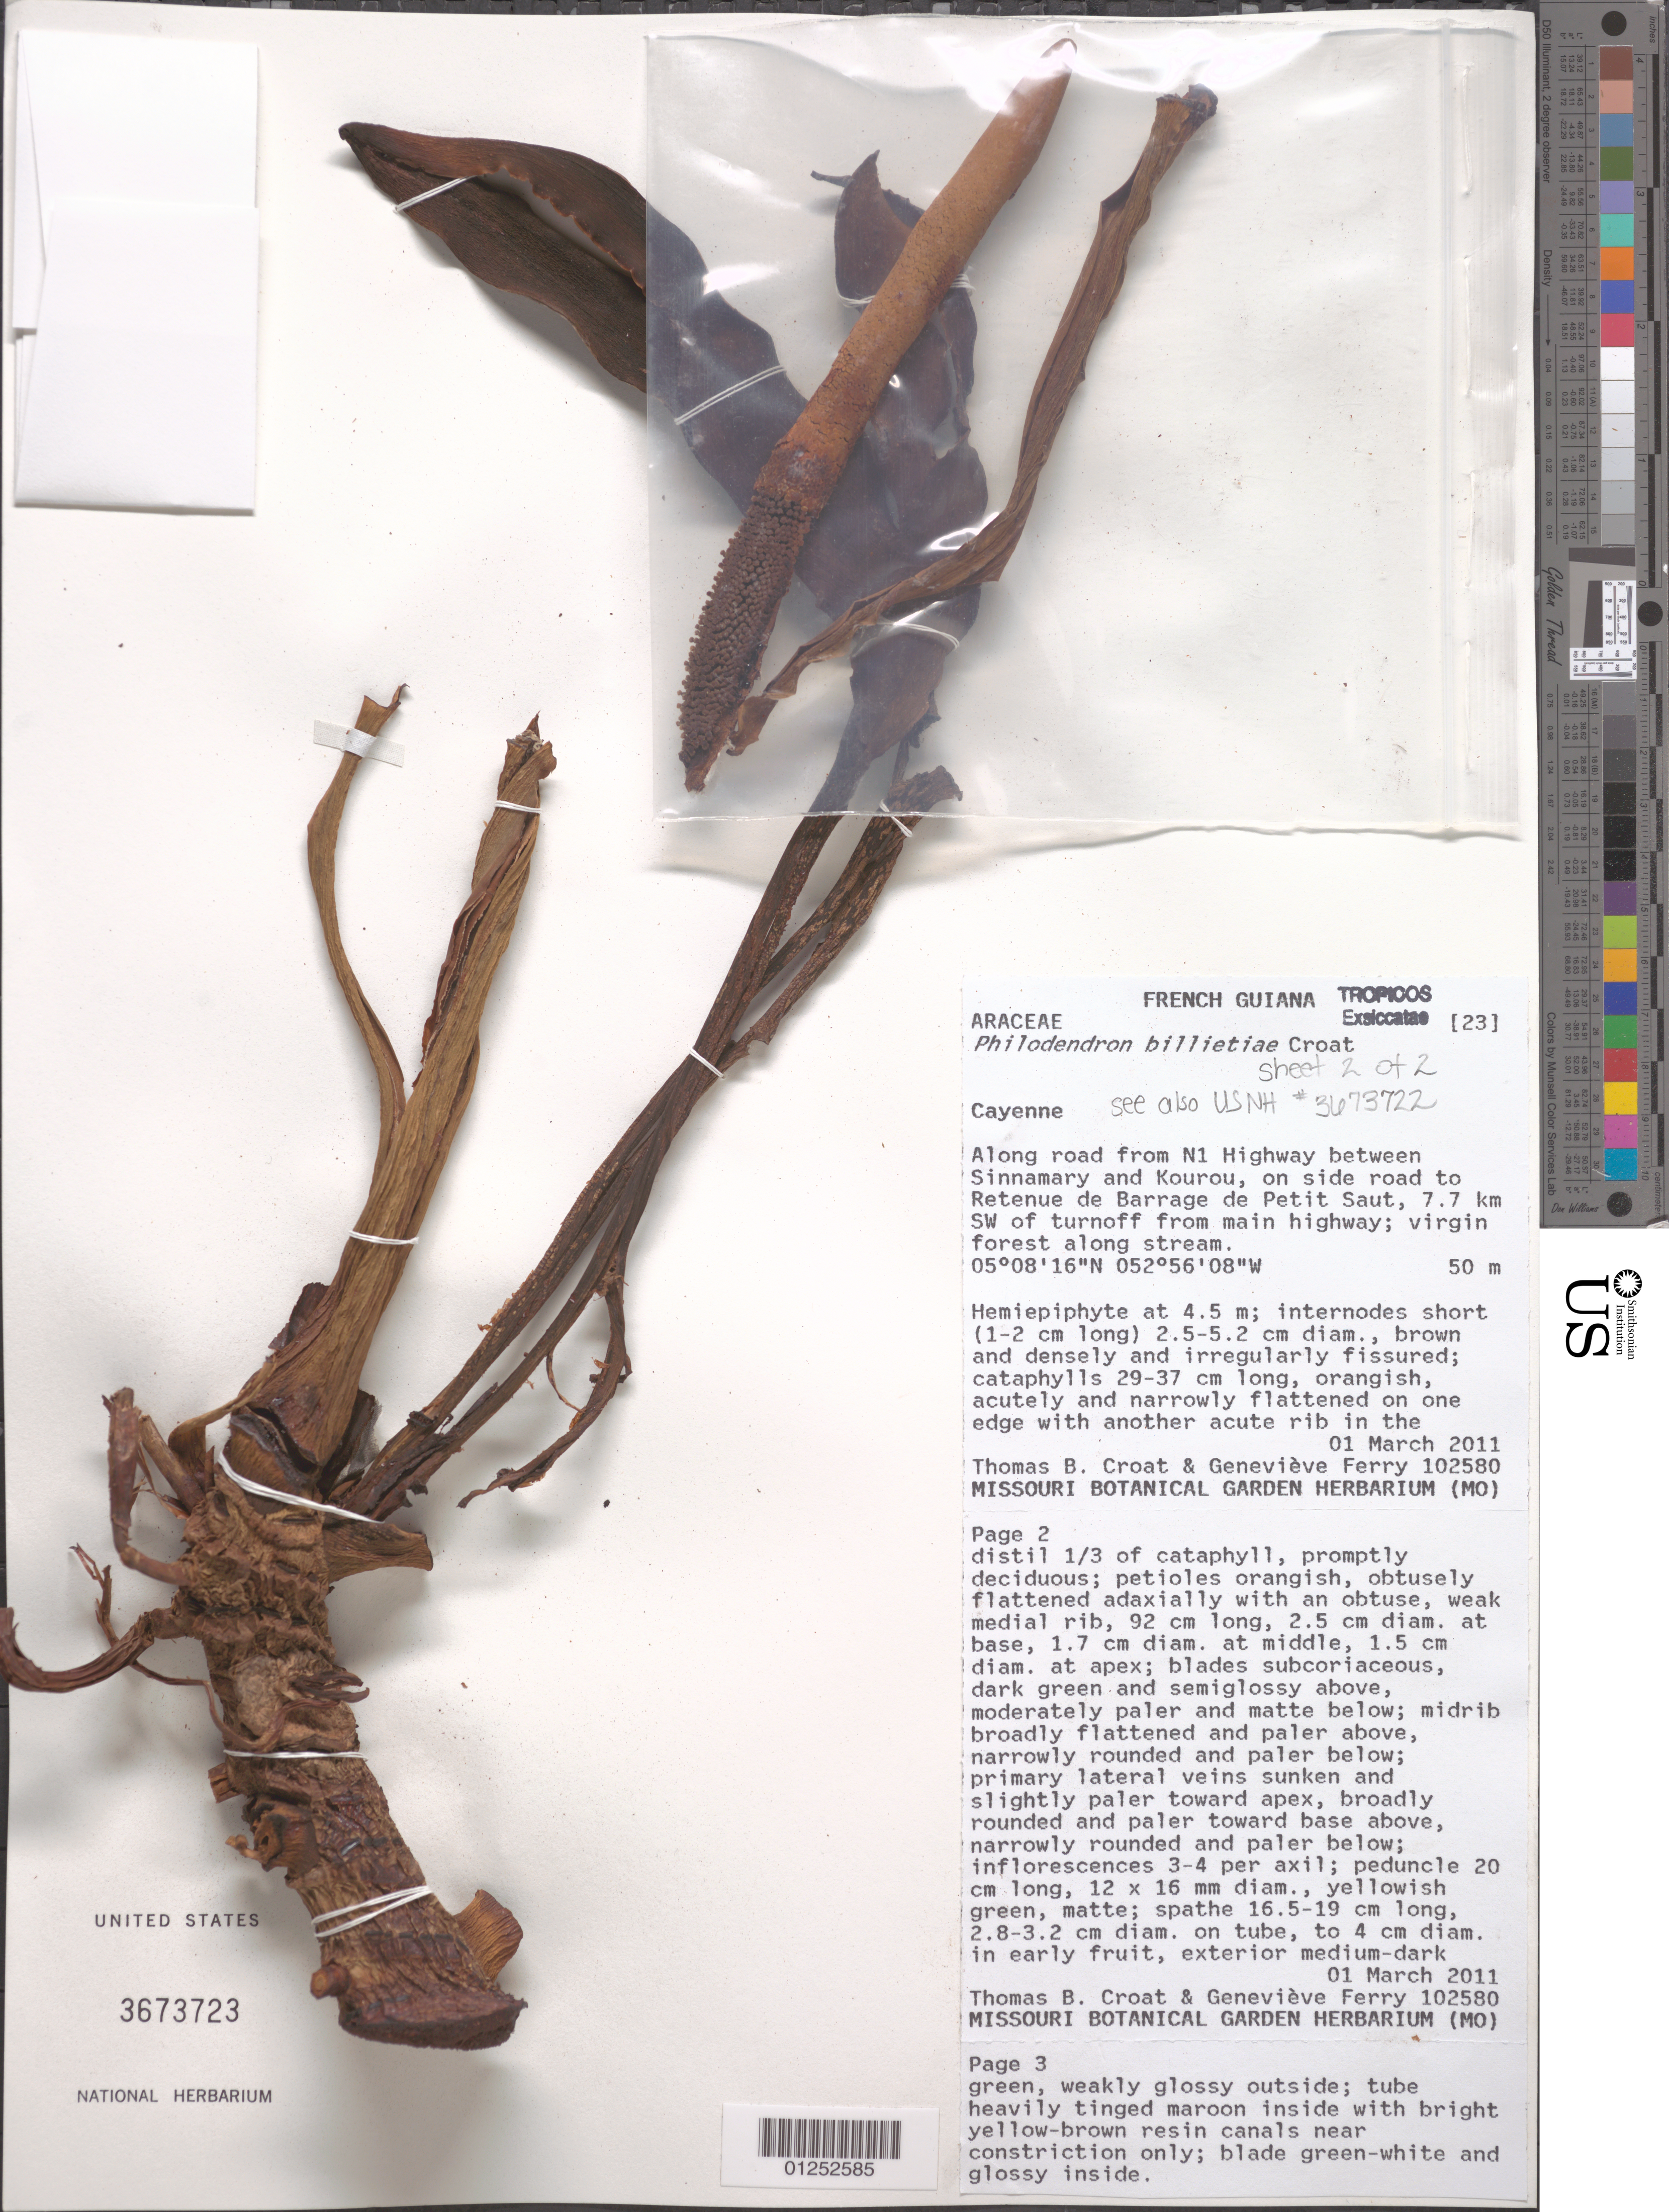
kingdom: Plantae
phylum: Tracheophyta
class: Liliopsida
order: Alismatales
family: Araceae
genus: Philodendron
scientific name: Philodendron billietiae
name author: Croat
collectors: T. B. Croat & G. Ferry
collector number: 102580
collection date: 2011-03-01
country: French Guiana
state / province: Cayenne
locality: Along road from N1 Highway between Sinnamary and Kourou, on isde road to Retenue de Barrage de Petit Saut, 7.7km SW of turnoff from main highway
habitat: Virgin forest along stream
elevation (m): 50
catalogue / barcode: US 3673723